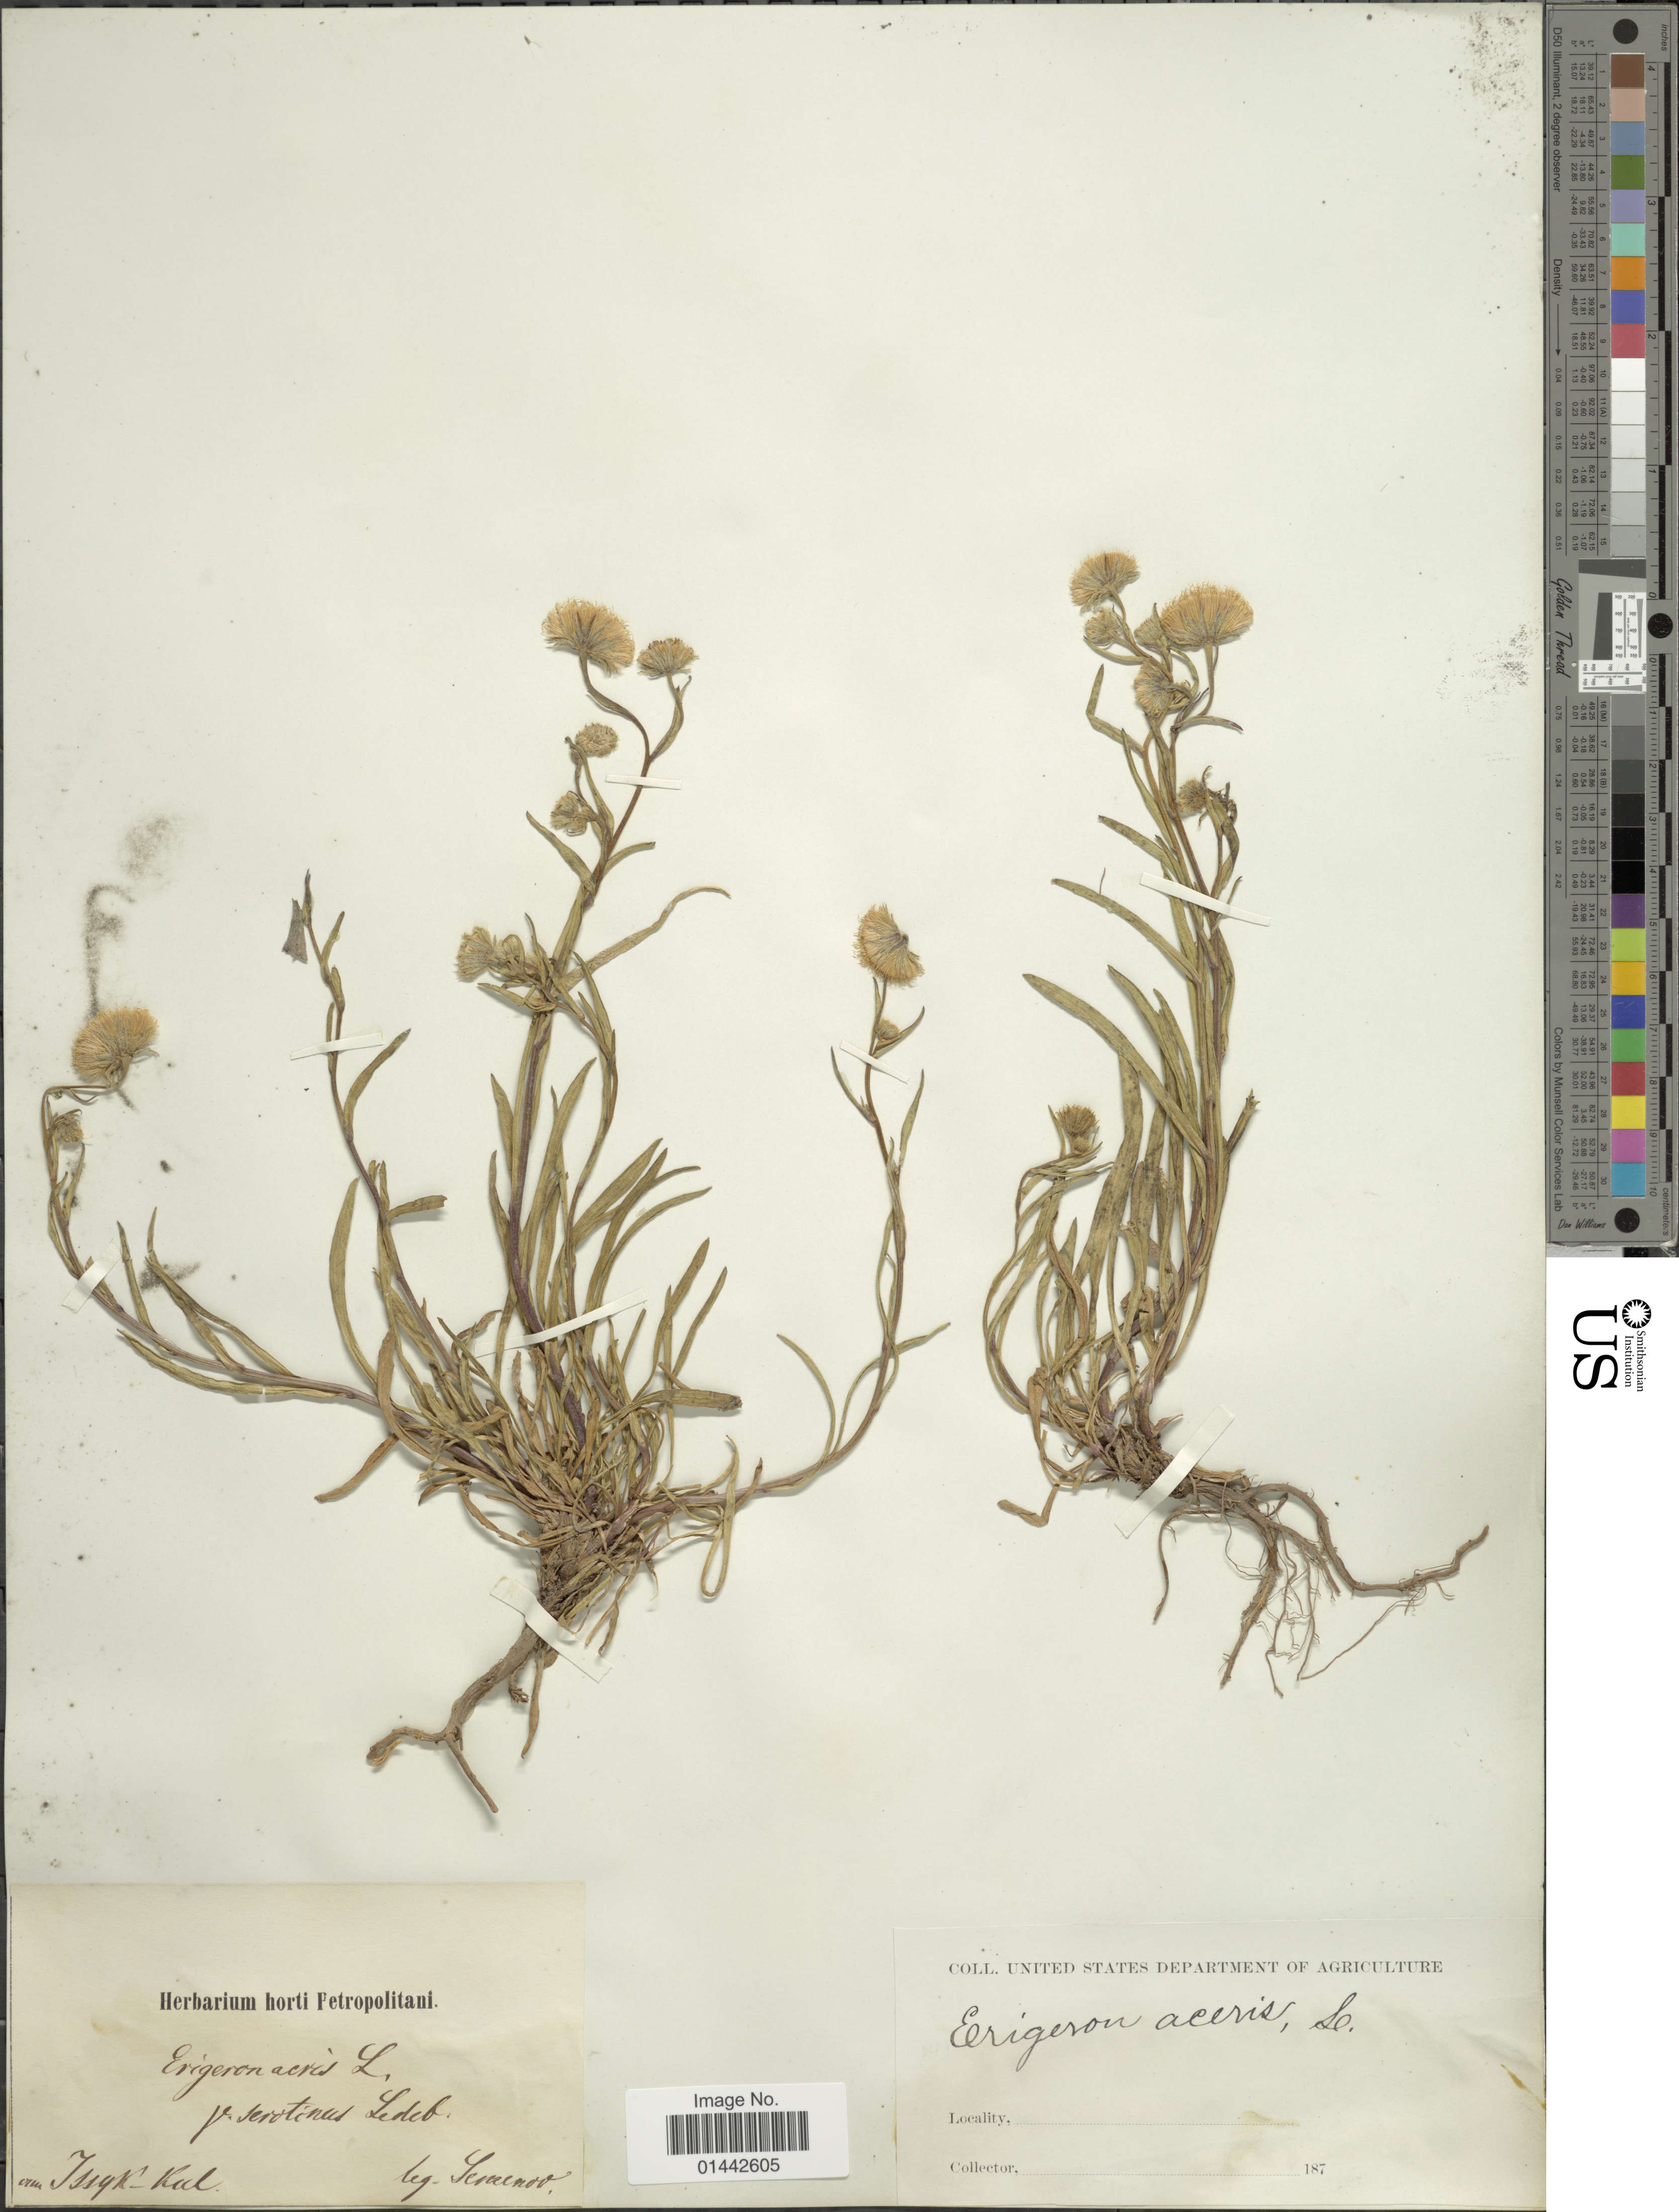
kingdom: Plantae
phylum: Tracheophyta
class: Magnoliopsida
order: Asterales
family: Asteraceae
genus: Erigeron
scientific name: Erigeron acris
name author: L.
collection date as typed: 187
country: Kyrgyzstan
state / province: Ysyk-Kol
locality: IsugK-Kal. [interpreted]